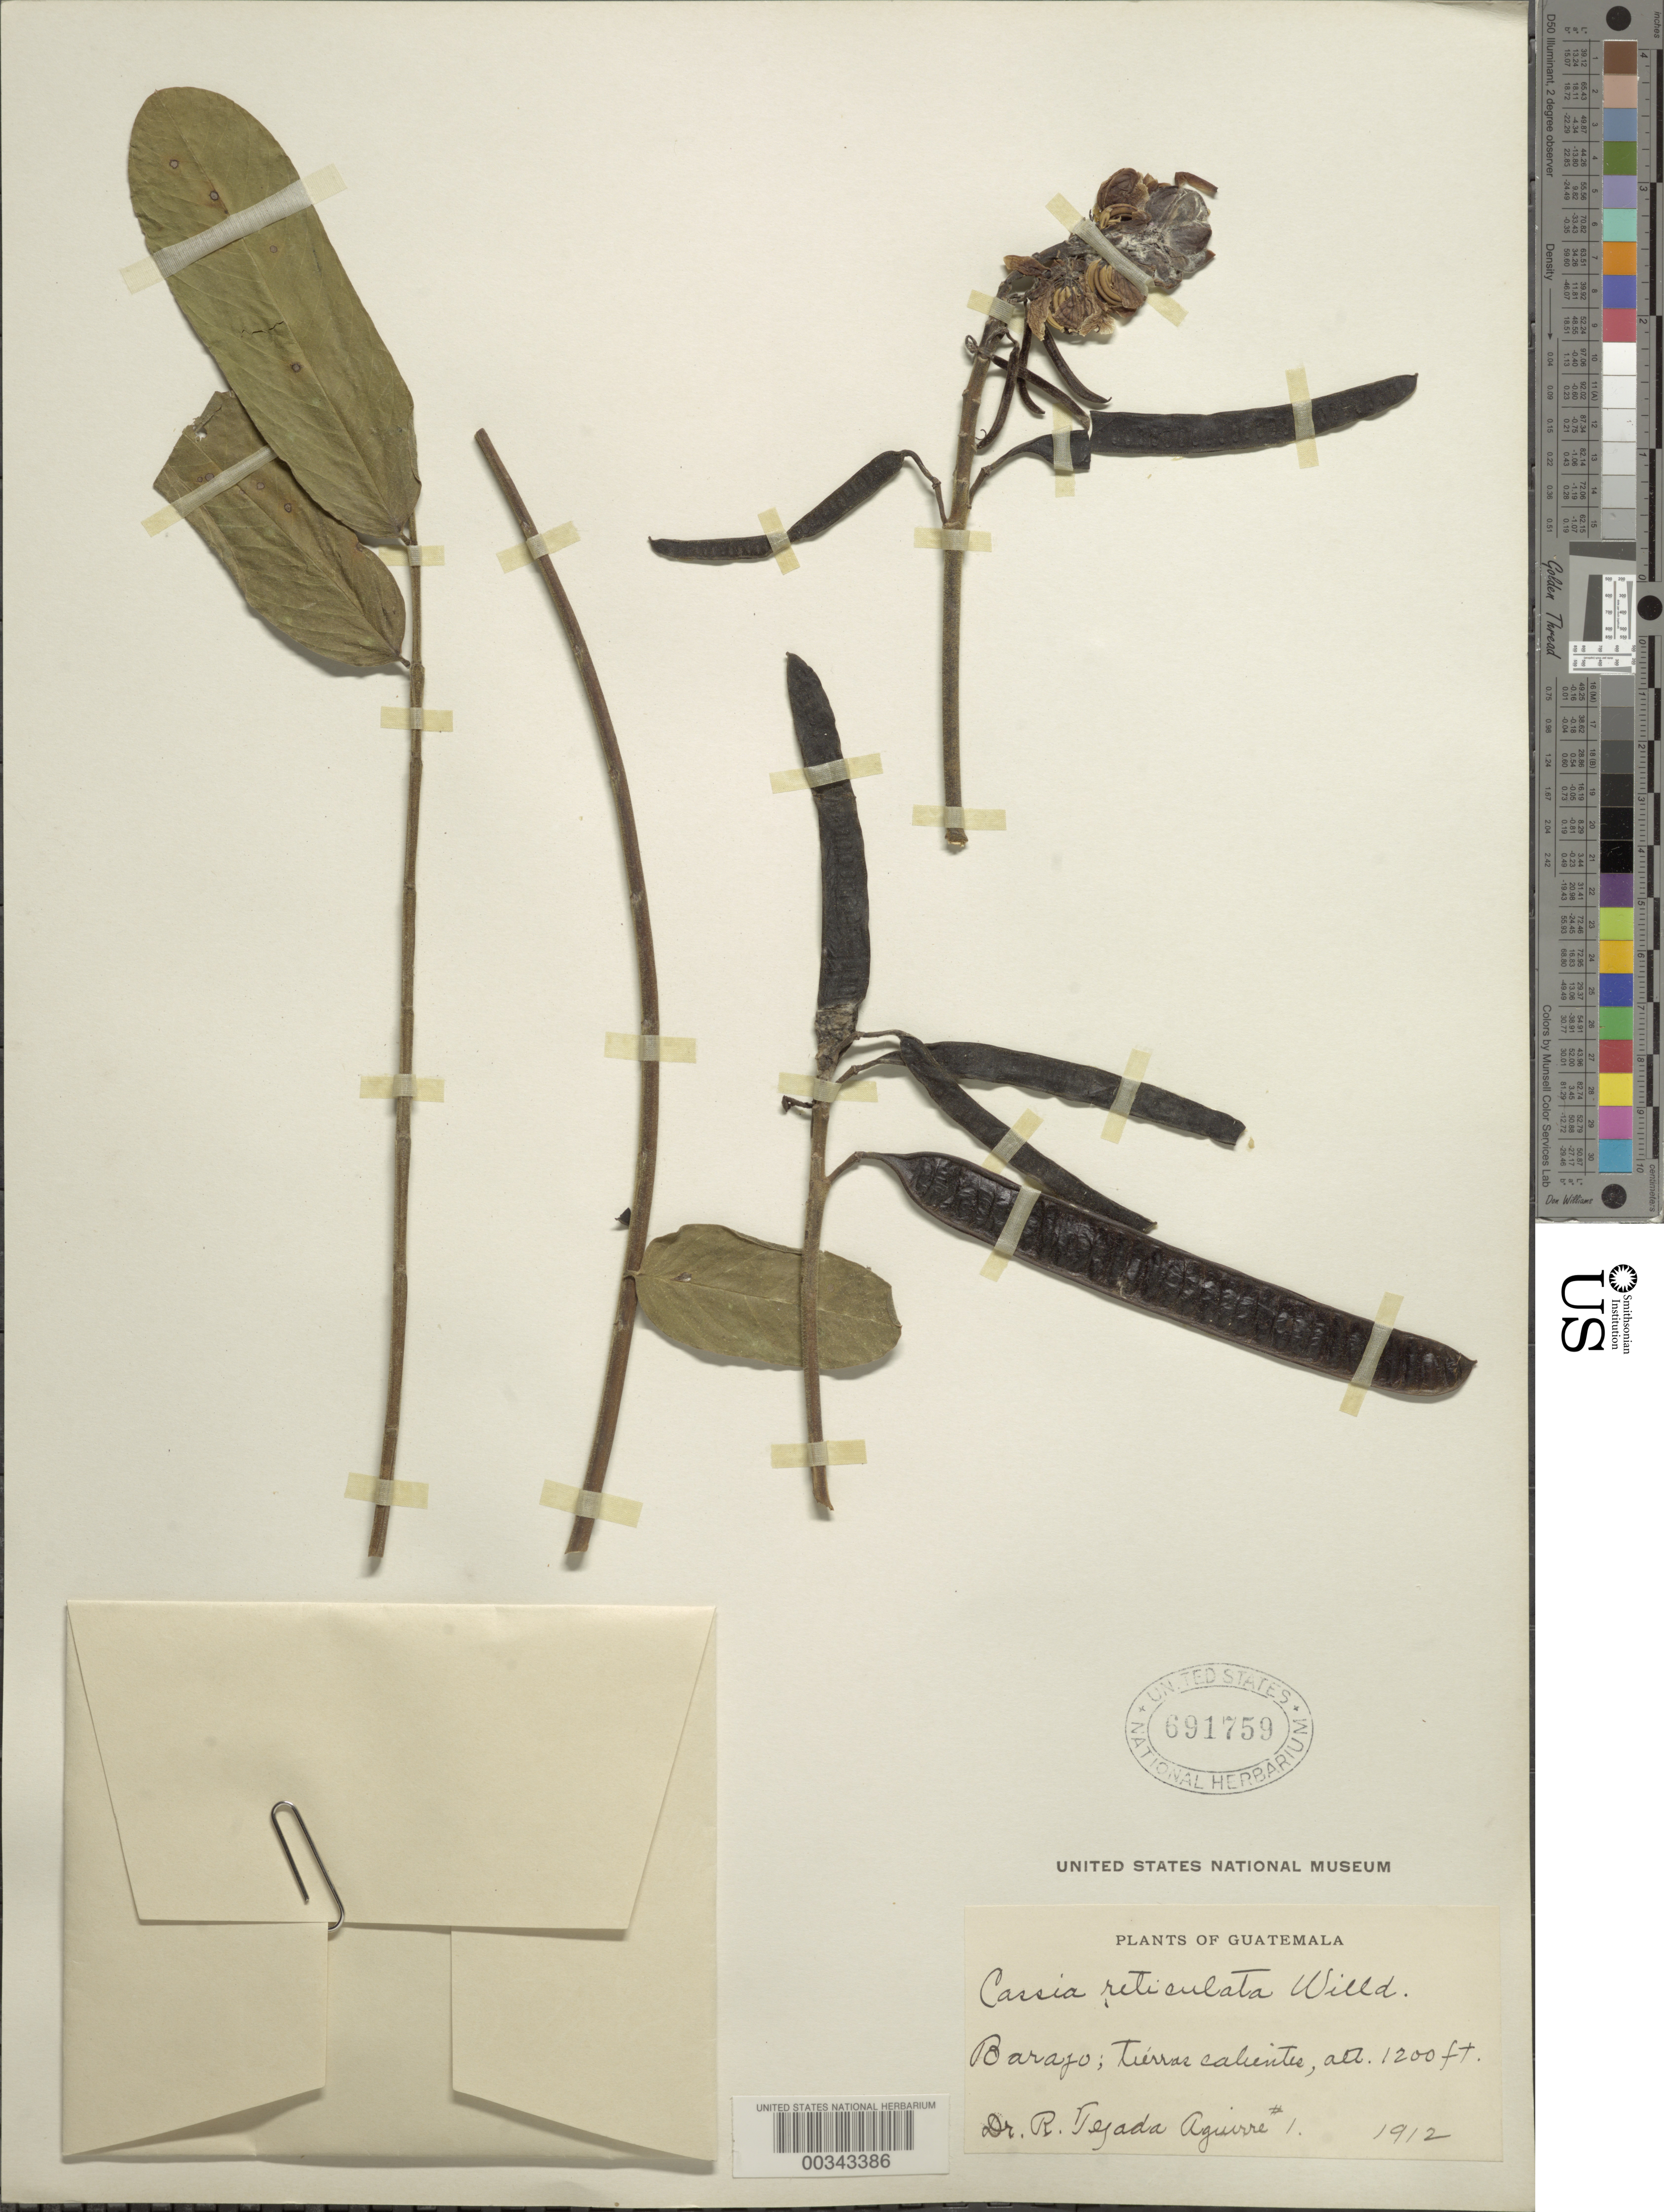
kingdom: Plantae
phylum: Tracheophyta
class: Magnoliopsida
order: Fabales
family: Fabaceae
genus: Senna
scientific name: Senna reticulata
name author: (Willd.) H.S. Irwin & Barneby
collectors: R. Aguirre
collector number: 1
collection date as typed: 1912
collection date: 1912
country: Guatemala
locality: Barajo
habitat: Warm earth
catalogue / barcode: US 691759